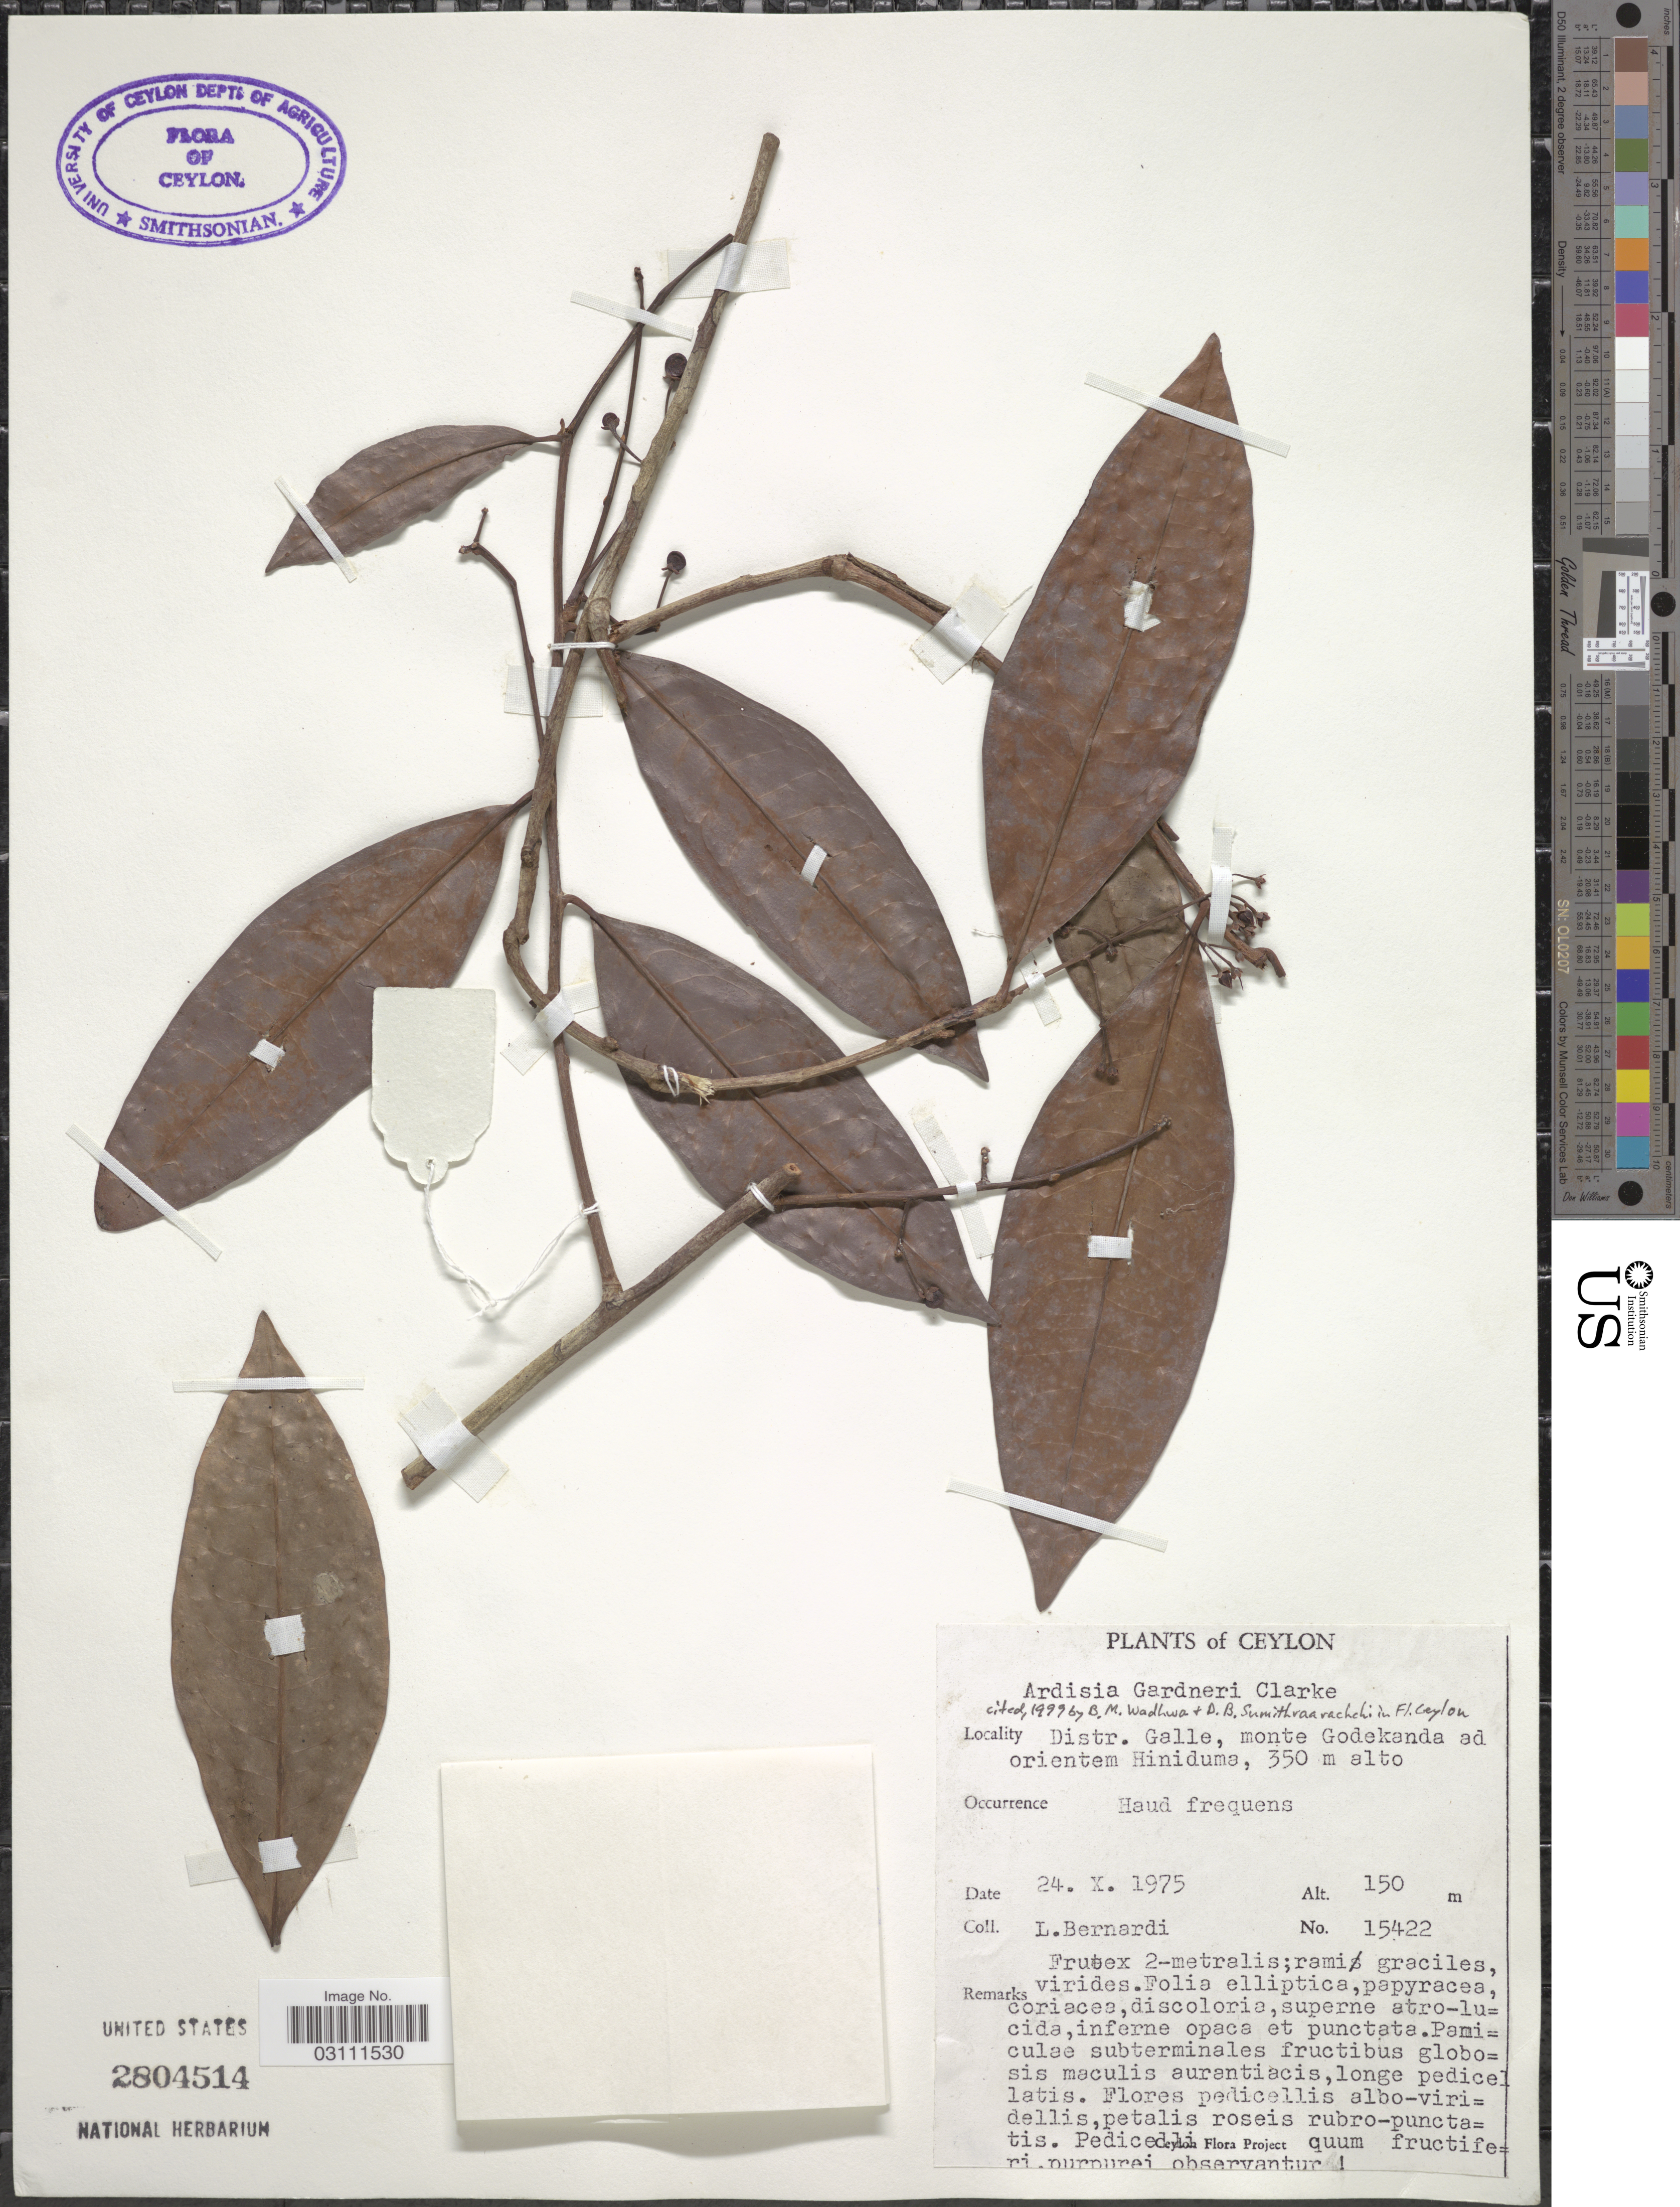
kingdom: Plantae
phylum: Tracheophyta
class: Magnoliopsida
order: Ericales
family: Primulaceae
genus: Ardisia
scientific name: Ardisia gardneri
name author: C.B. Clarke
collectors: L. Bernardi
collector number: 15422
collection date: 1975-10-24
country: Sri Lanka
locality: Ceylon, Distr. Galle, monte Godekanda ad orientem Hiniduma.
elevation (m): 150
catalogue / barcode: US 2804514